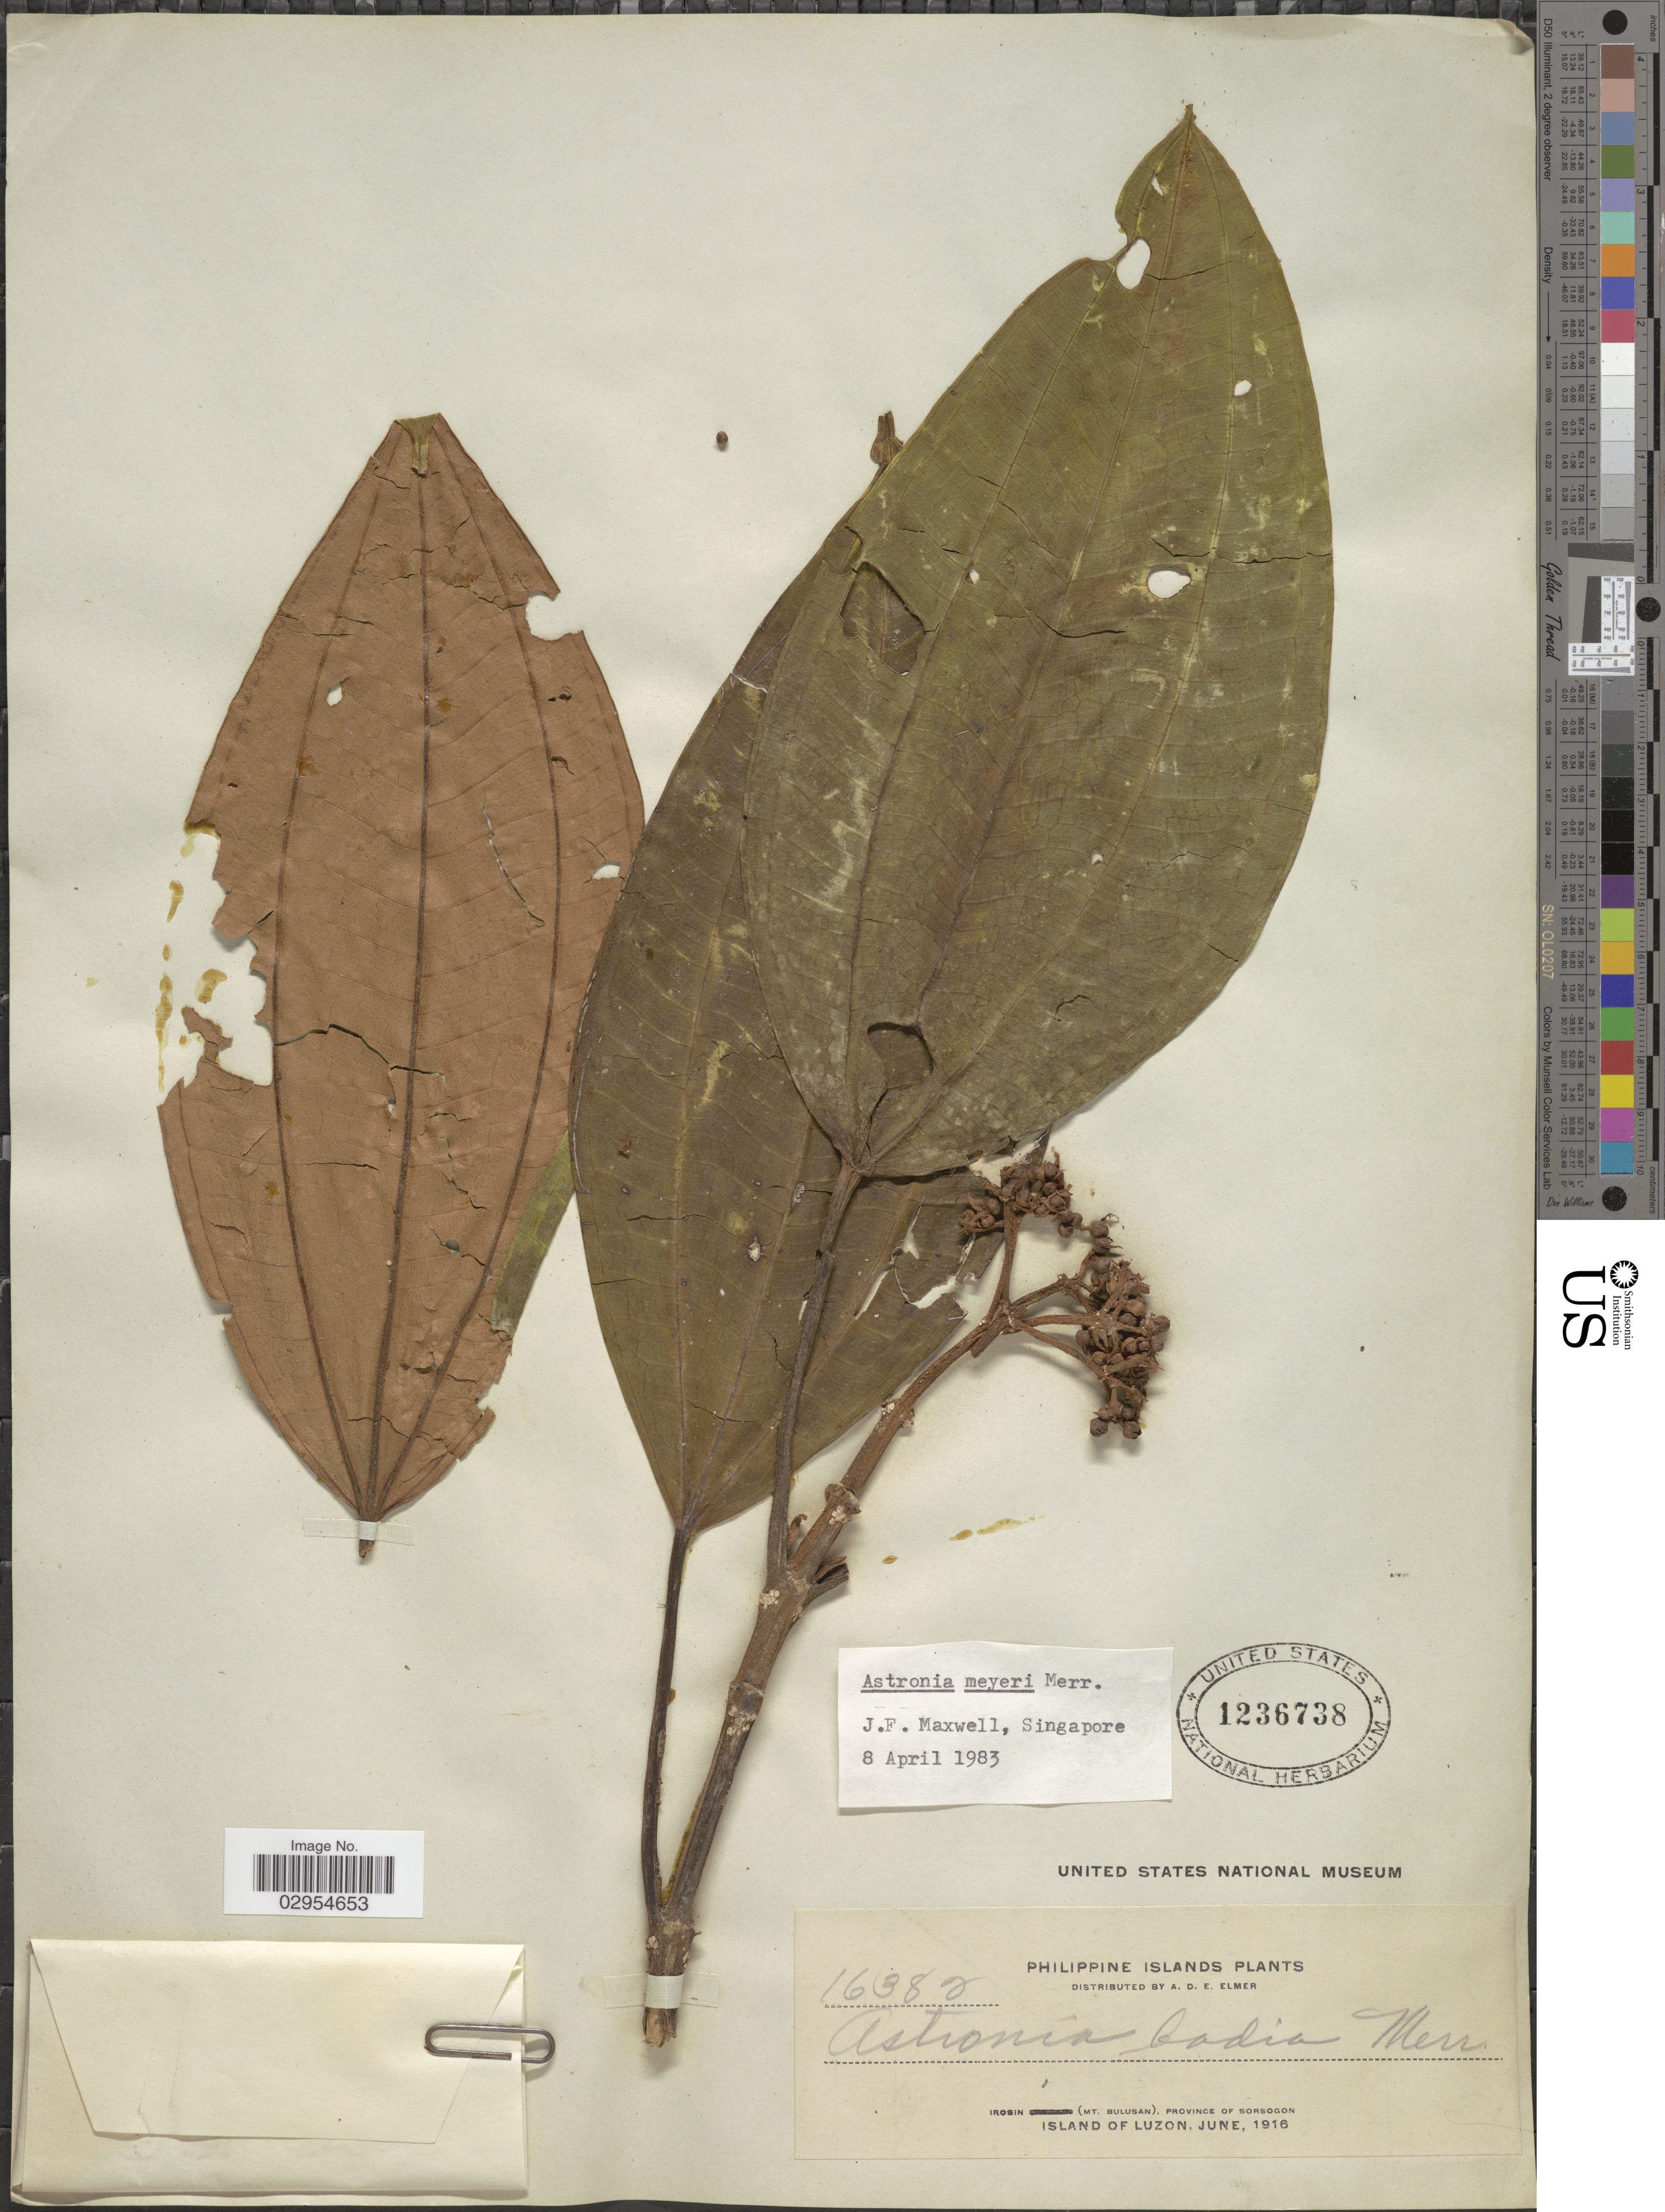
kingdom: Plantae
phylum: Tracheophyta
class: Magnoliopsida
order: Myrtales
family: Melastomataceae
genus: Astronia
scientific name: Astronia meyeri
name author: Merr.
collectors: A. D. E. Elmer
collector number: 16382*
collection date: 1916-06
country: Philippines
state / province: Bicol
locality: Irosin (Mt. Bulusan), province of Sorsogon. Island of Luzon.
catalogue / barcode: US 1236738